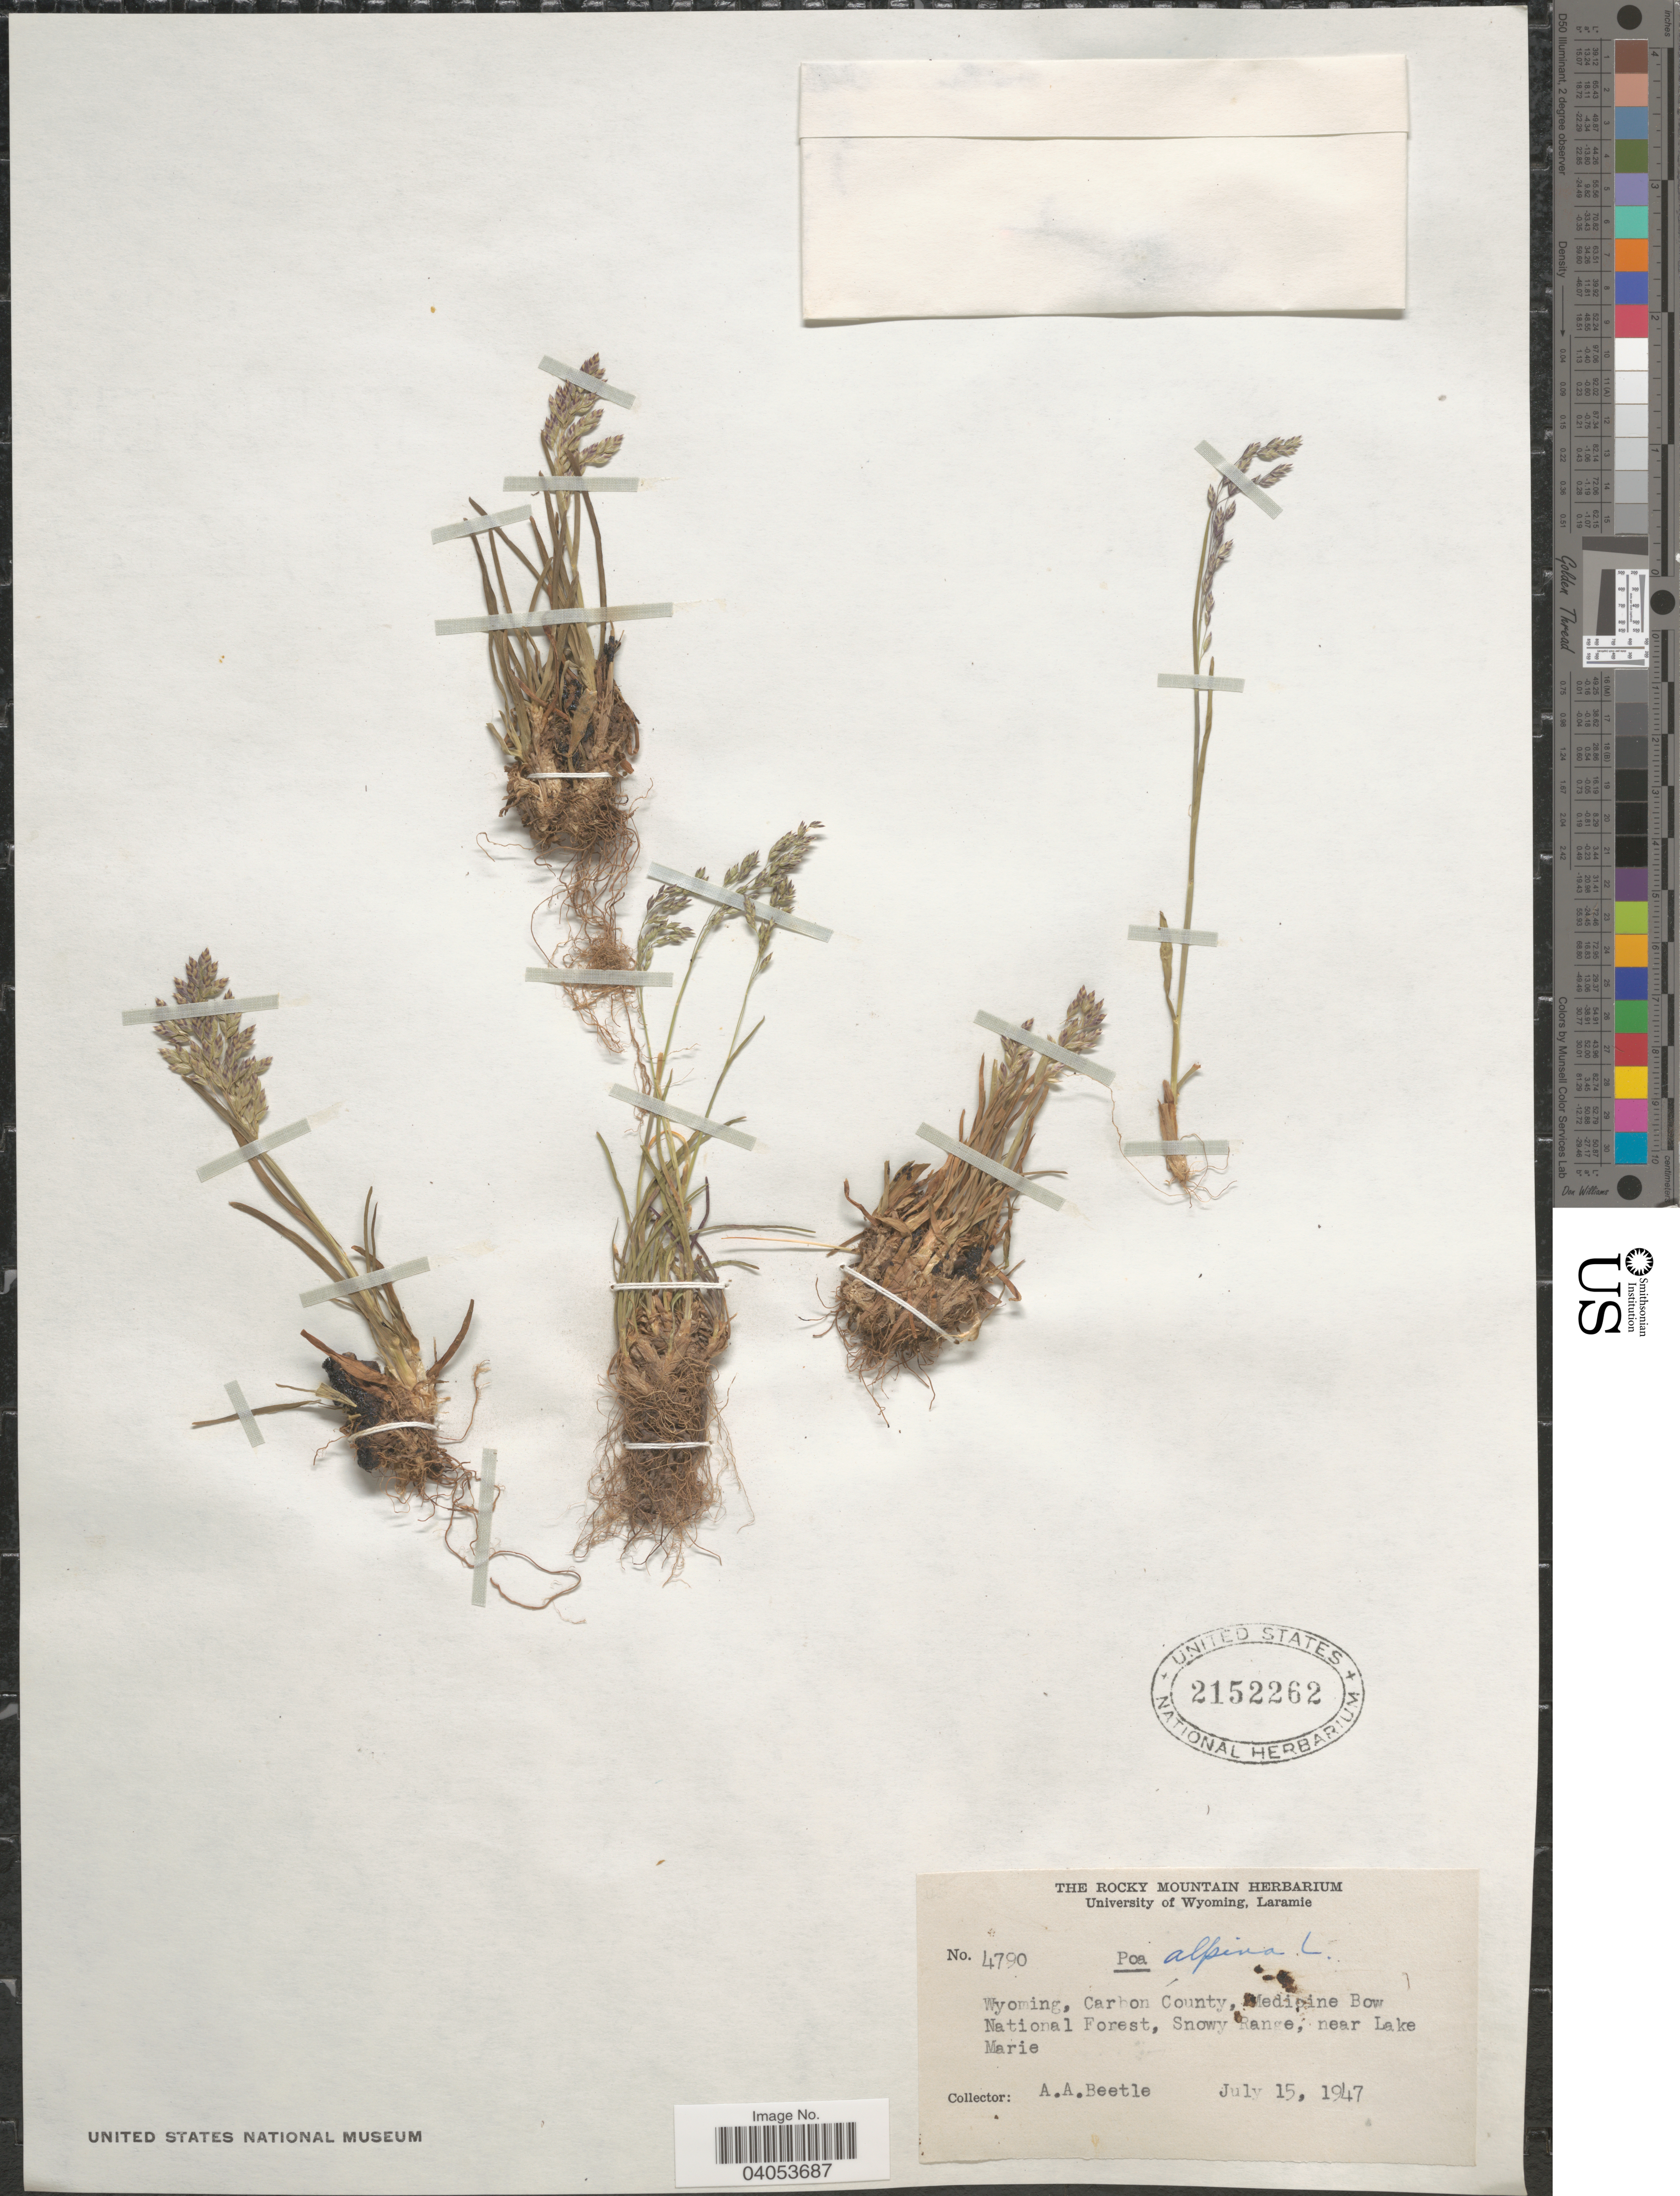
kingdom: Plantae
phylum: Tracheophyta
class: Liliopsida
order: Poales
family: Poaceae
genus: Poa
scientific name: Poa alpina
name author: L.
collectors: A. A. Beetle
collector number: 4790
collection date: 1947-07-15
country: United States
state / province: Wyoming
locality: Carbon County, Medicine Bow National Forest, Snowy Range, near Lake Marie.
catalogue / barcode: US 2152262